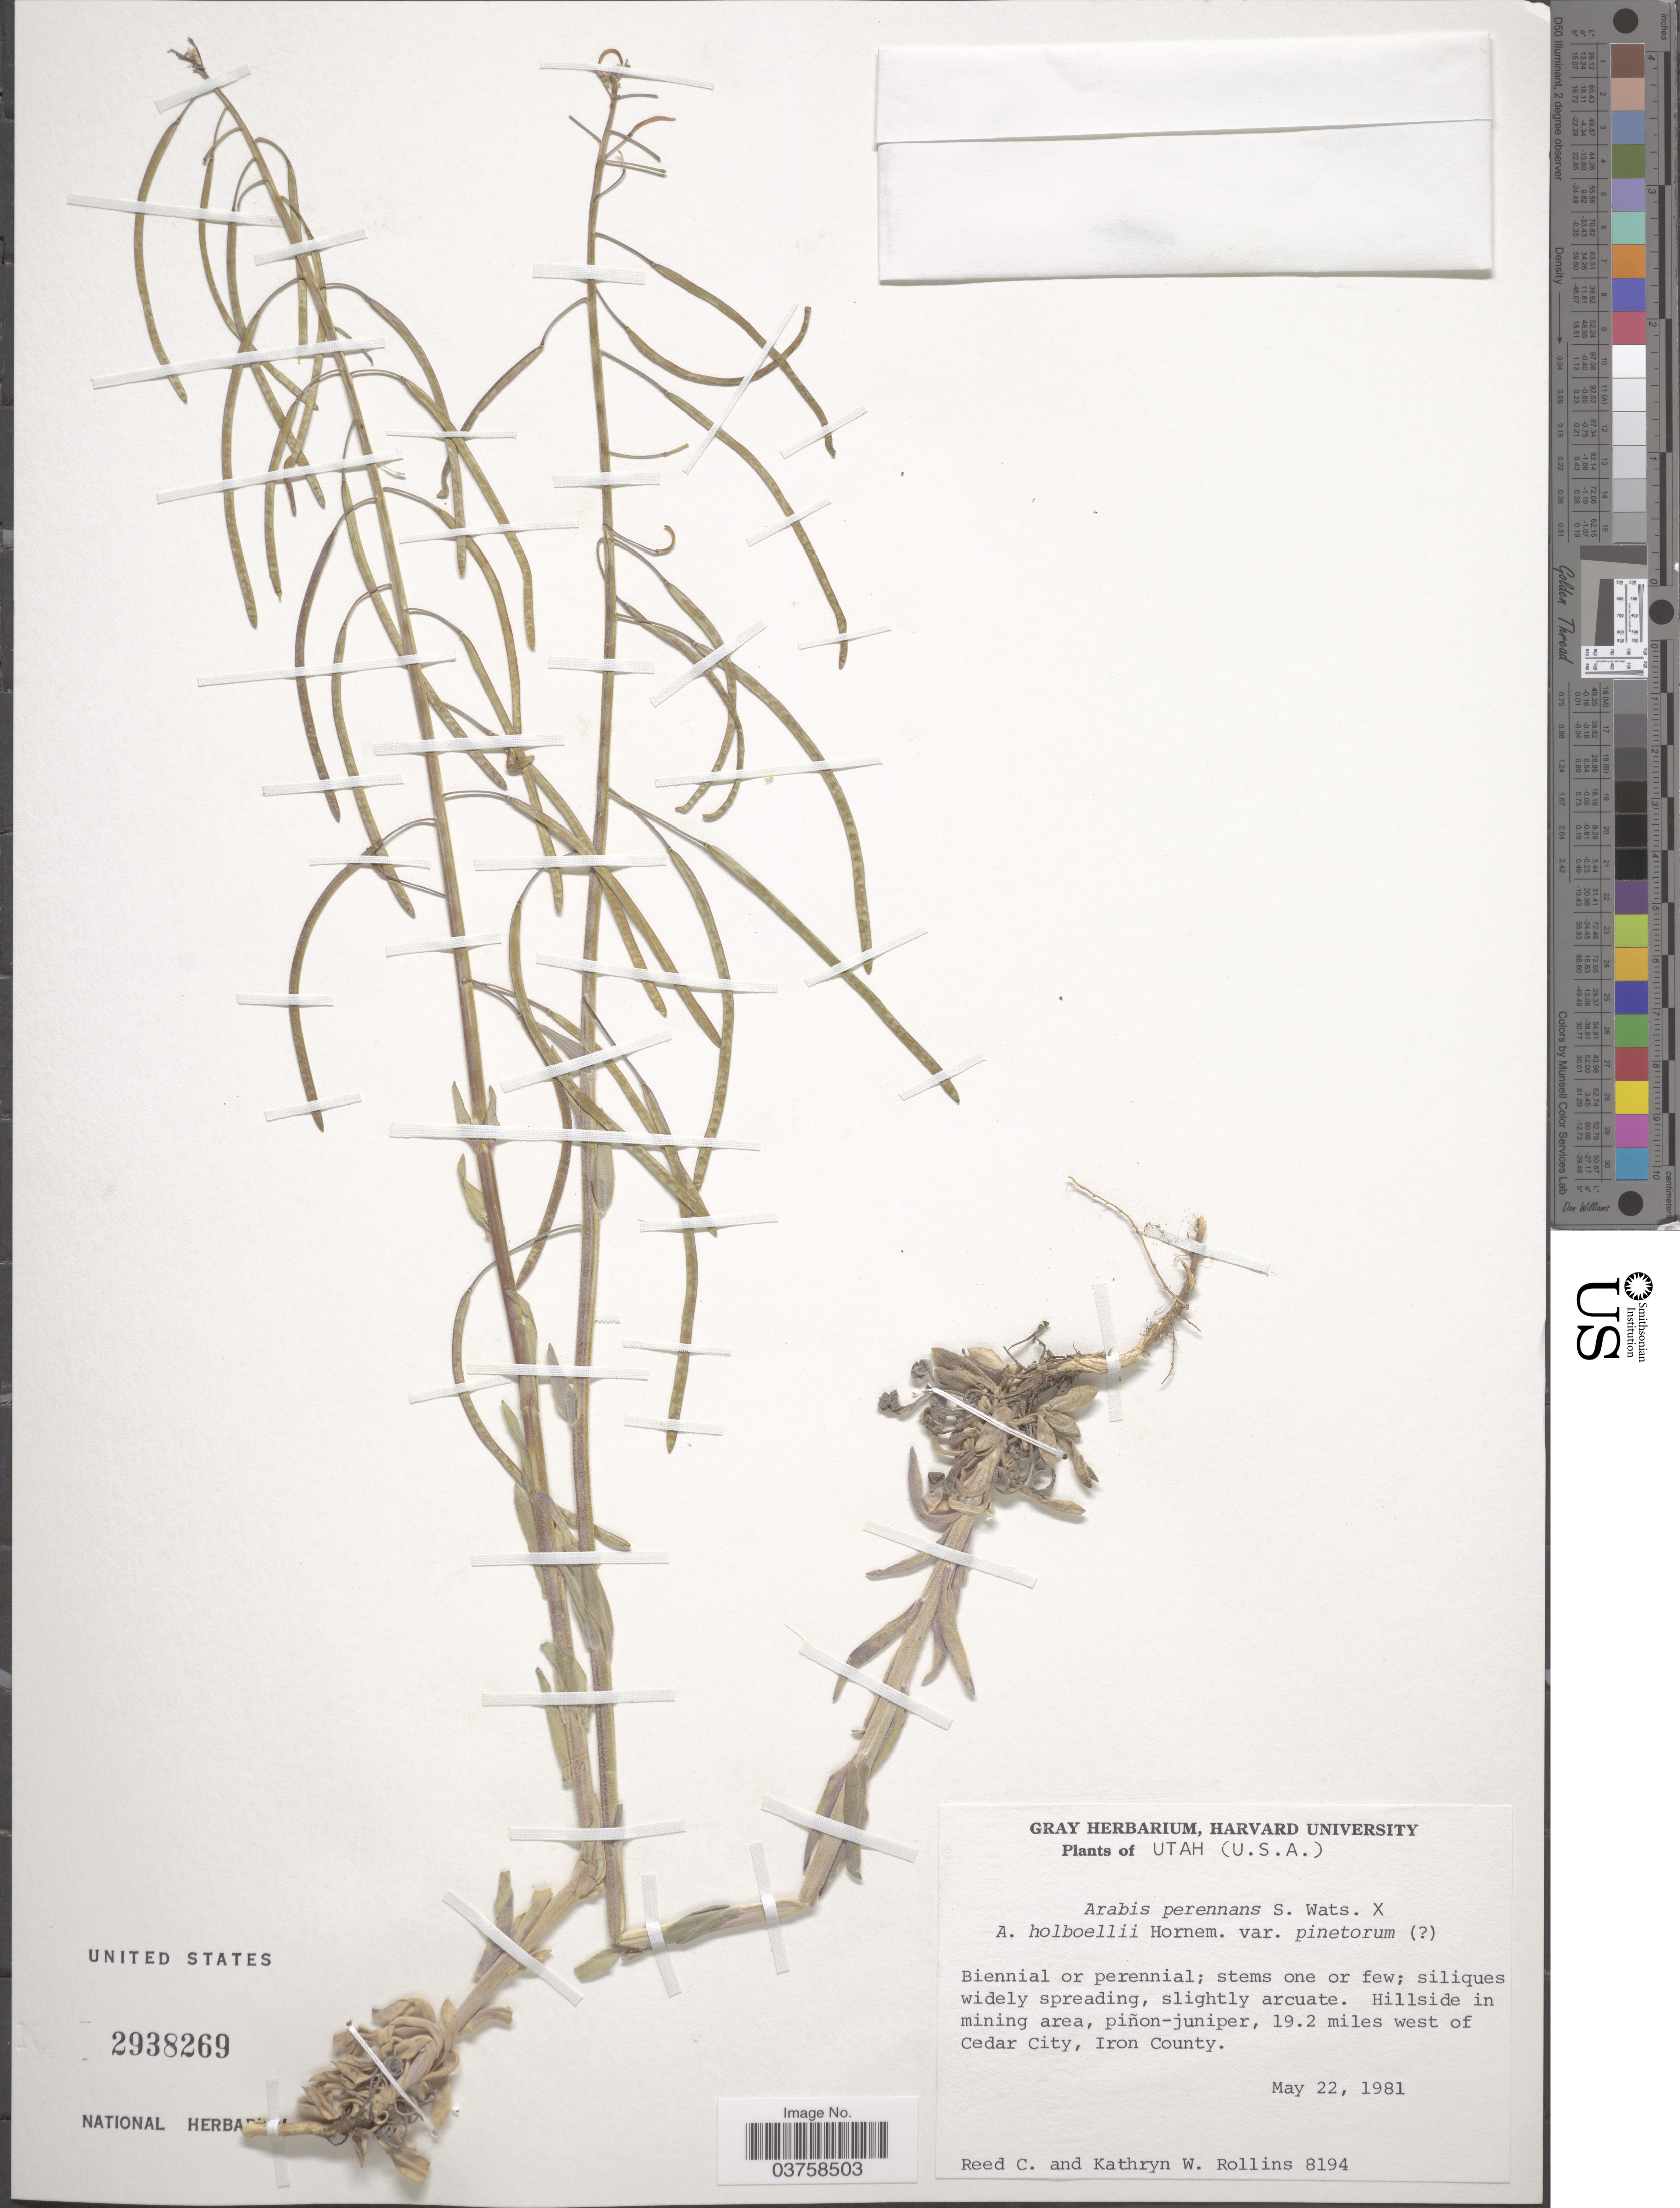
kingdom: Plantae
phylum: Tracheophyta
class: Magnoliopsida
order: Brassicales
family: Brassicaceae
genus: Arabis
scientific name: Arabis perennans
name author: S. Watson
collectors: R. C. Rollins & K. W. Rollins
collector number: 8194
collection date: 1981-05-22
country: United States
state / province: Utah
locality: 19.2 miles west of Cedar City, Iron County.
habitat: hillside in mining area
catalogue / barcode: US 2938269